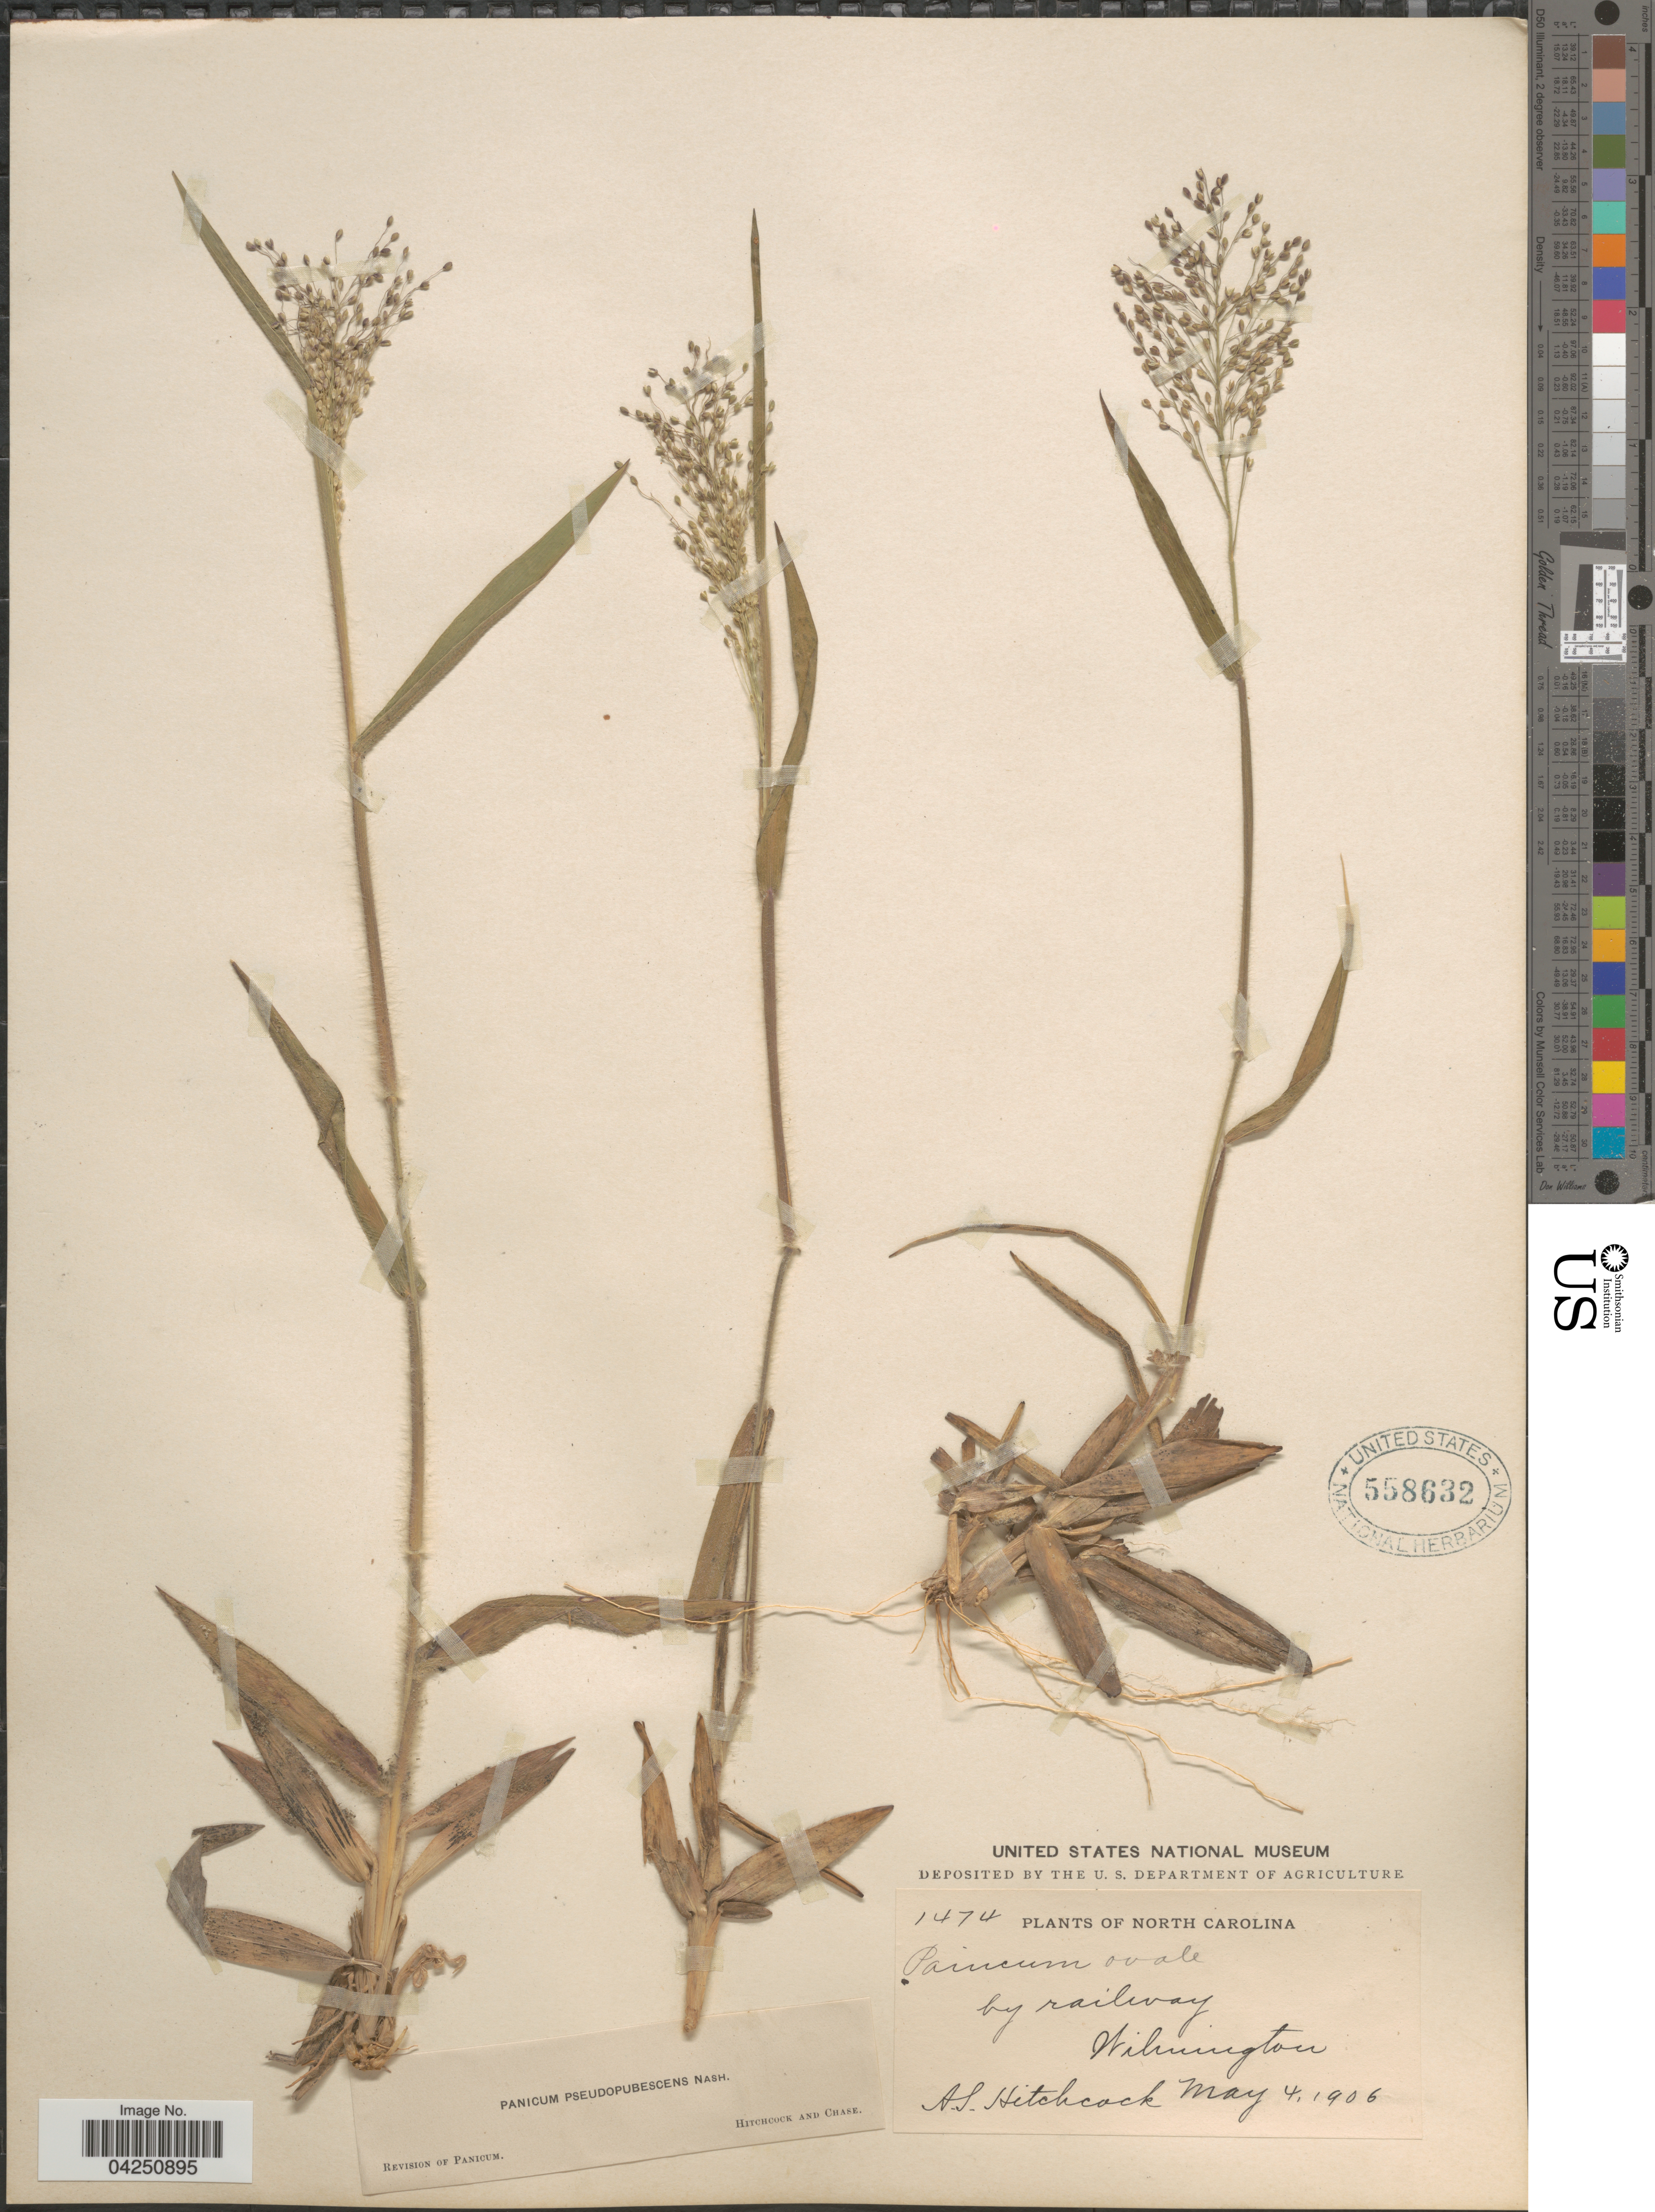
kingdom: Plantae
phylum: Tracheophyta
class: Liliopsida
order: Poales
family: Poaceae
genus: Dichanthelium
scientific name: Dichanthelium acuminatum var. acuminatum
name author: (Sw.) Gould & C.A. Clark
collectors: A. S. Hitchcock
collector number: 1474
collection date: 1906-05-04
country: United States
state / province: North Carolina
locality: By railway. Wilmington.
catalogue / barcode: US 558632